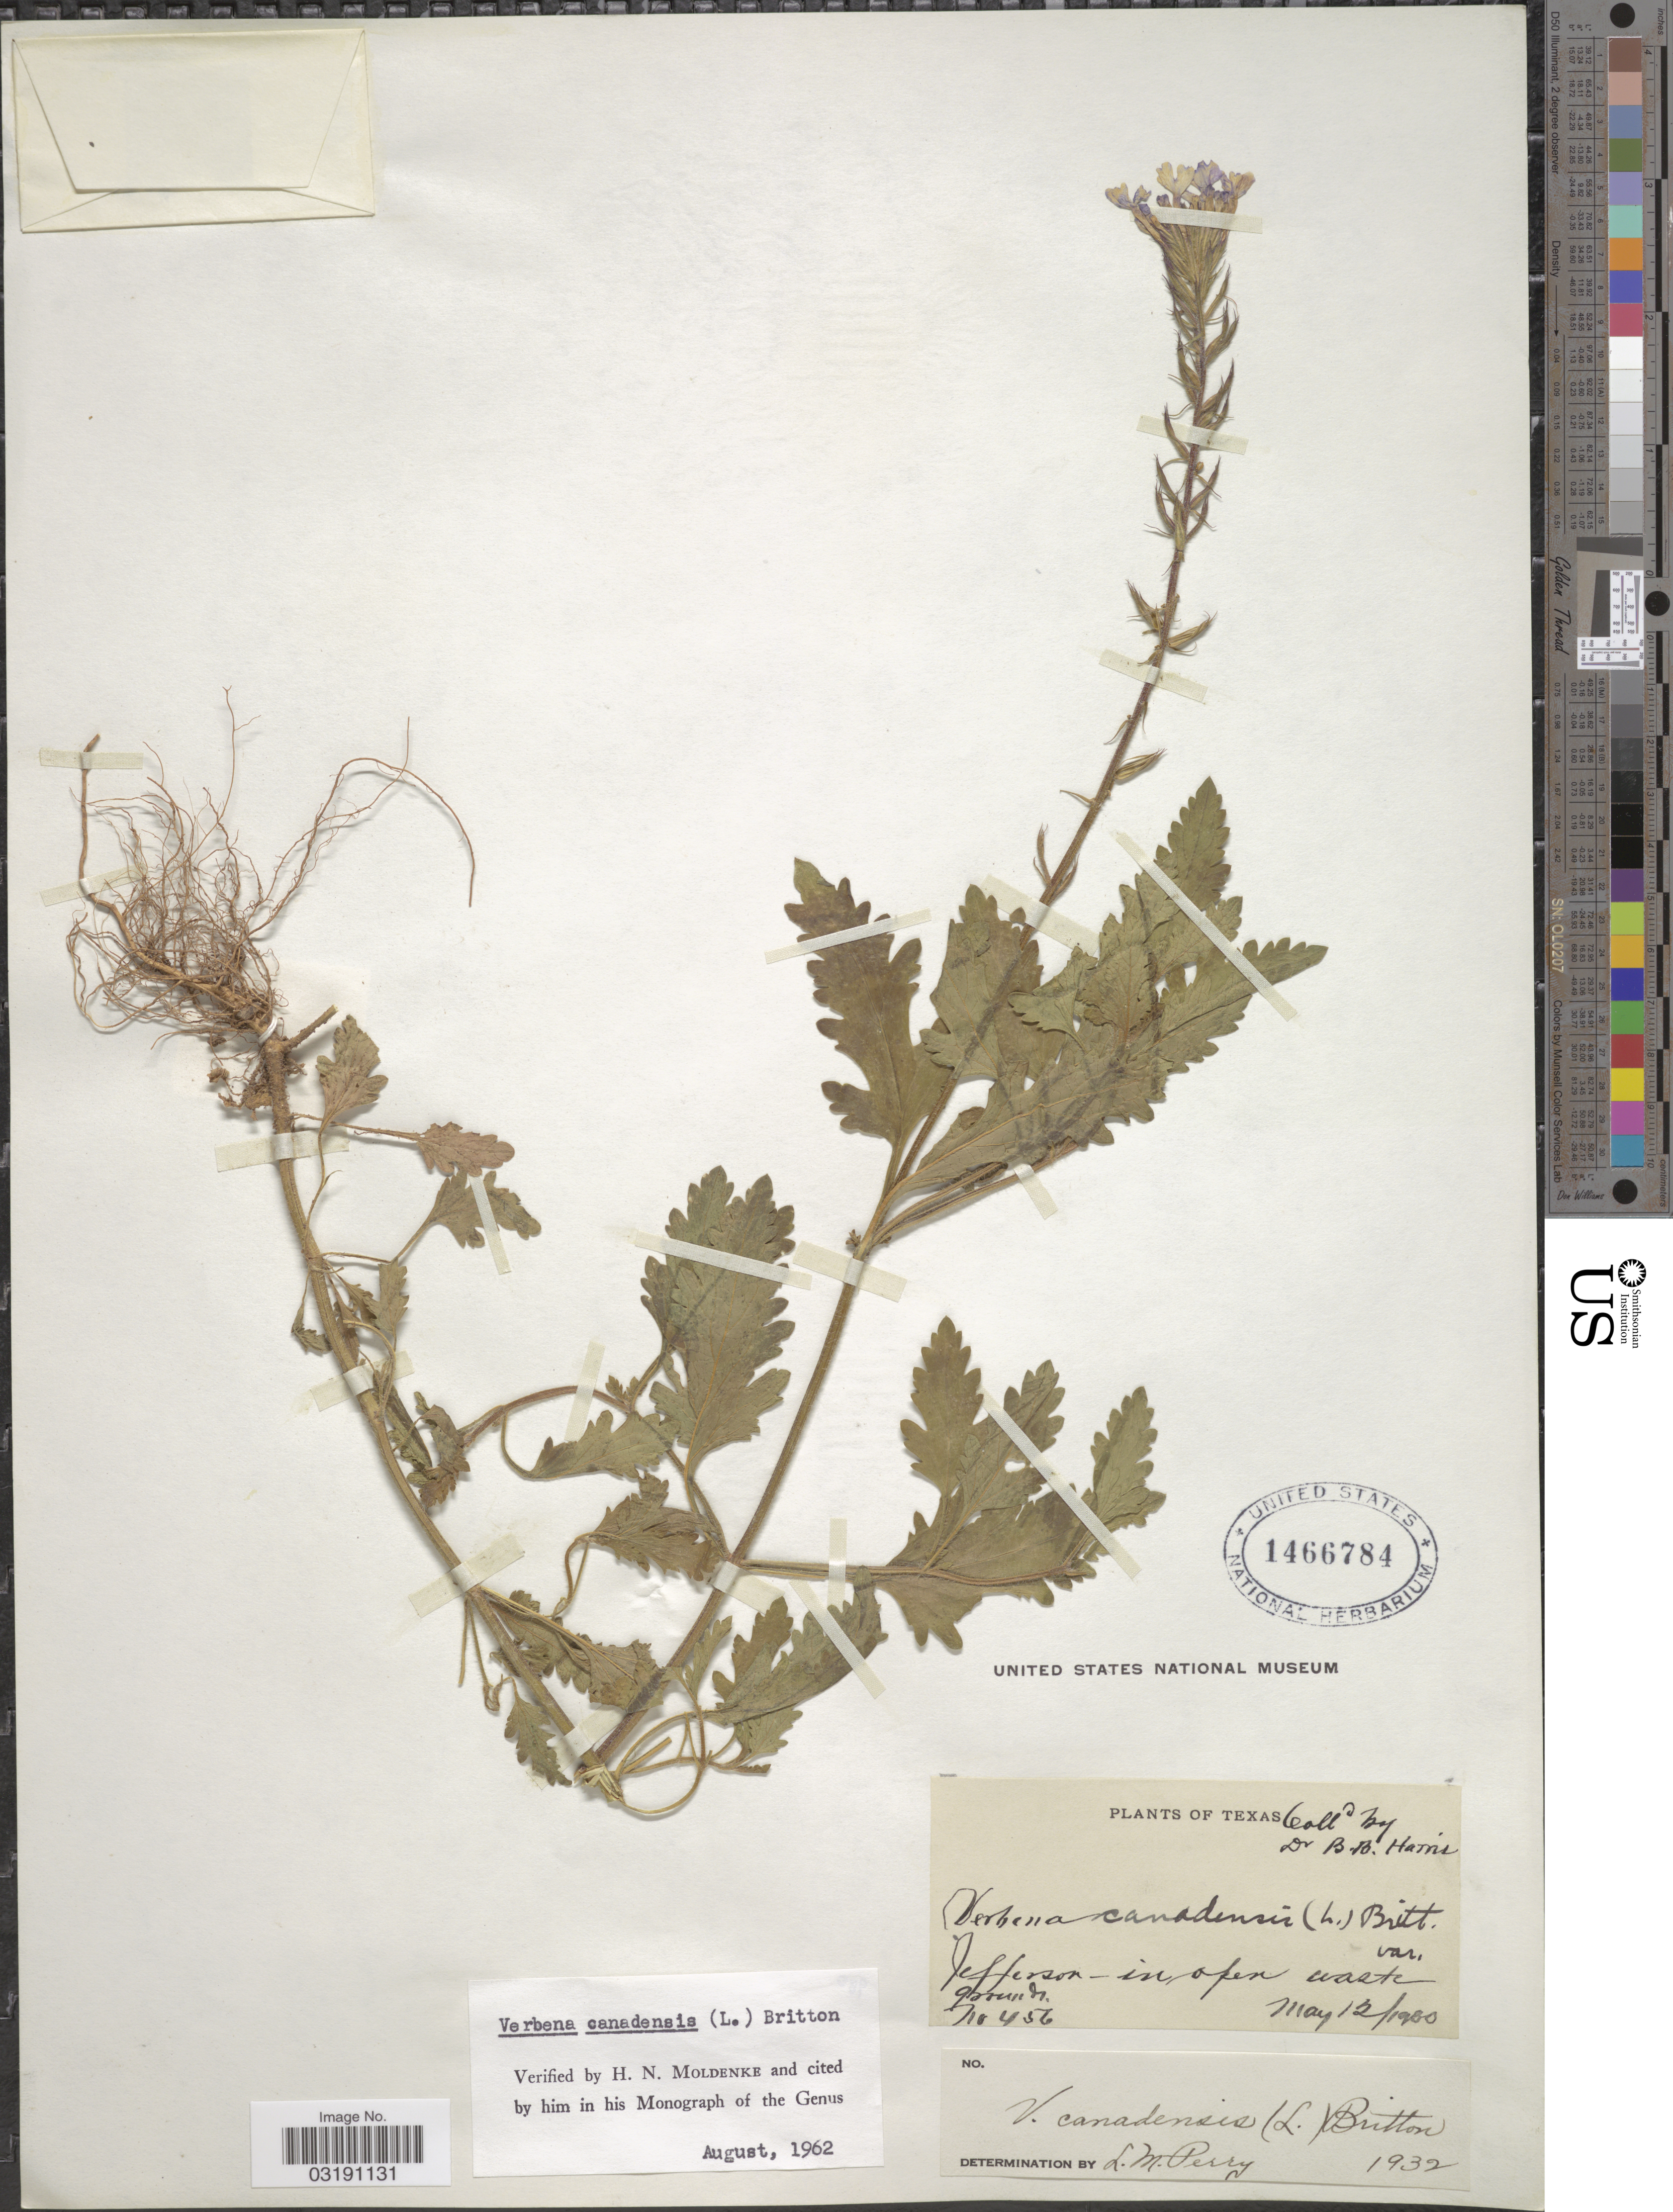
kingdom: Plantae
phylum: Tracheophyta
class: Magnoliopsida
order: Lamiales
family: Verbenaceae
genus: Verbena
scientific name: Verbena canadensis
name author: (L.) Britton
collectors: B. B. Harris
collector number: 456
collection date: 1930-05-12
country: United States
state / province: Texas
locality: Jefferson.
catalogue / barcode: US 1466784